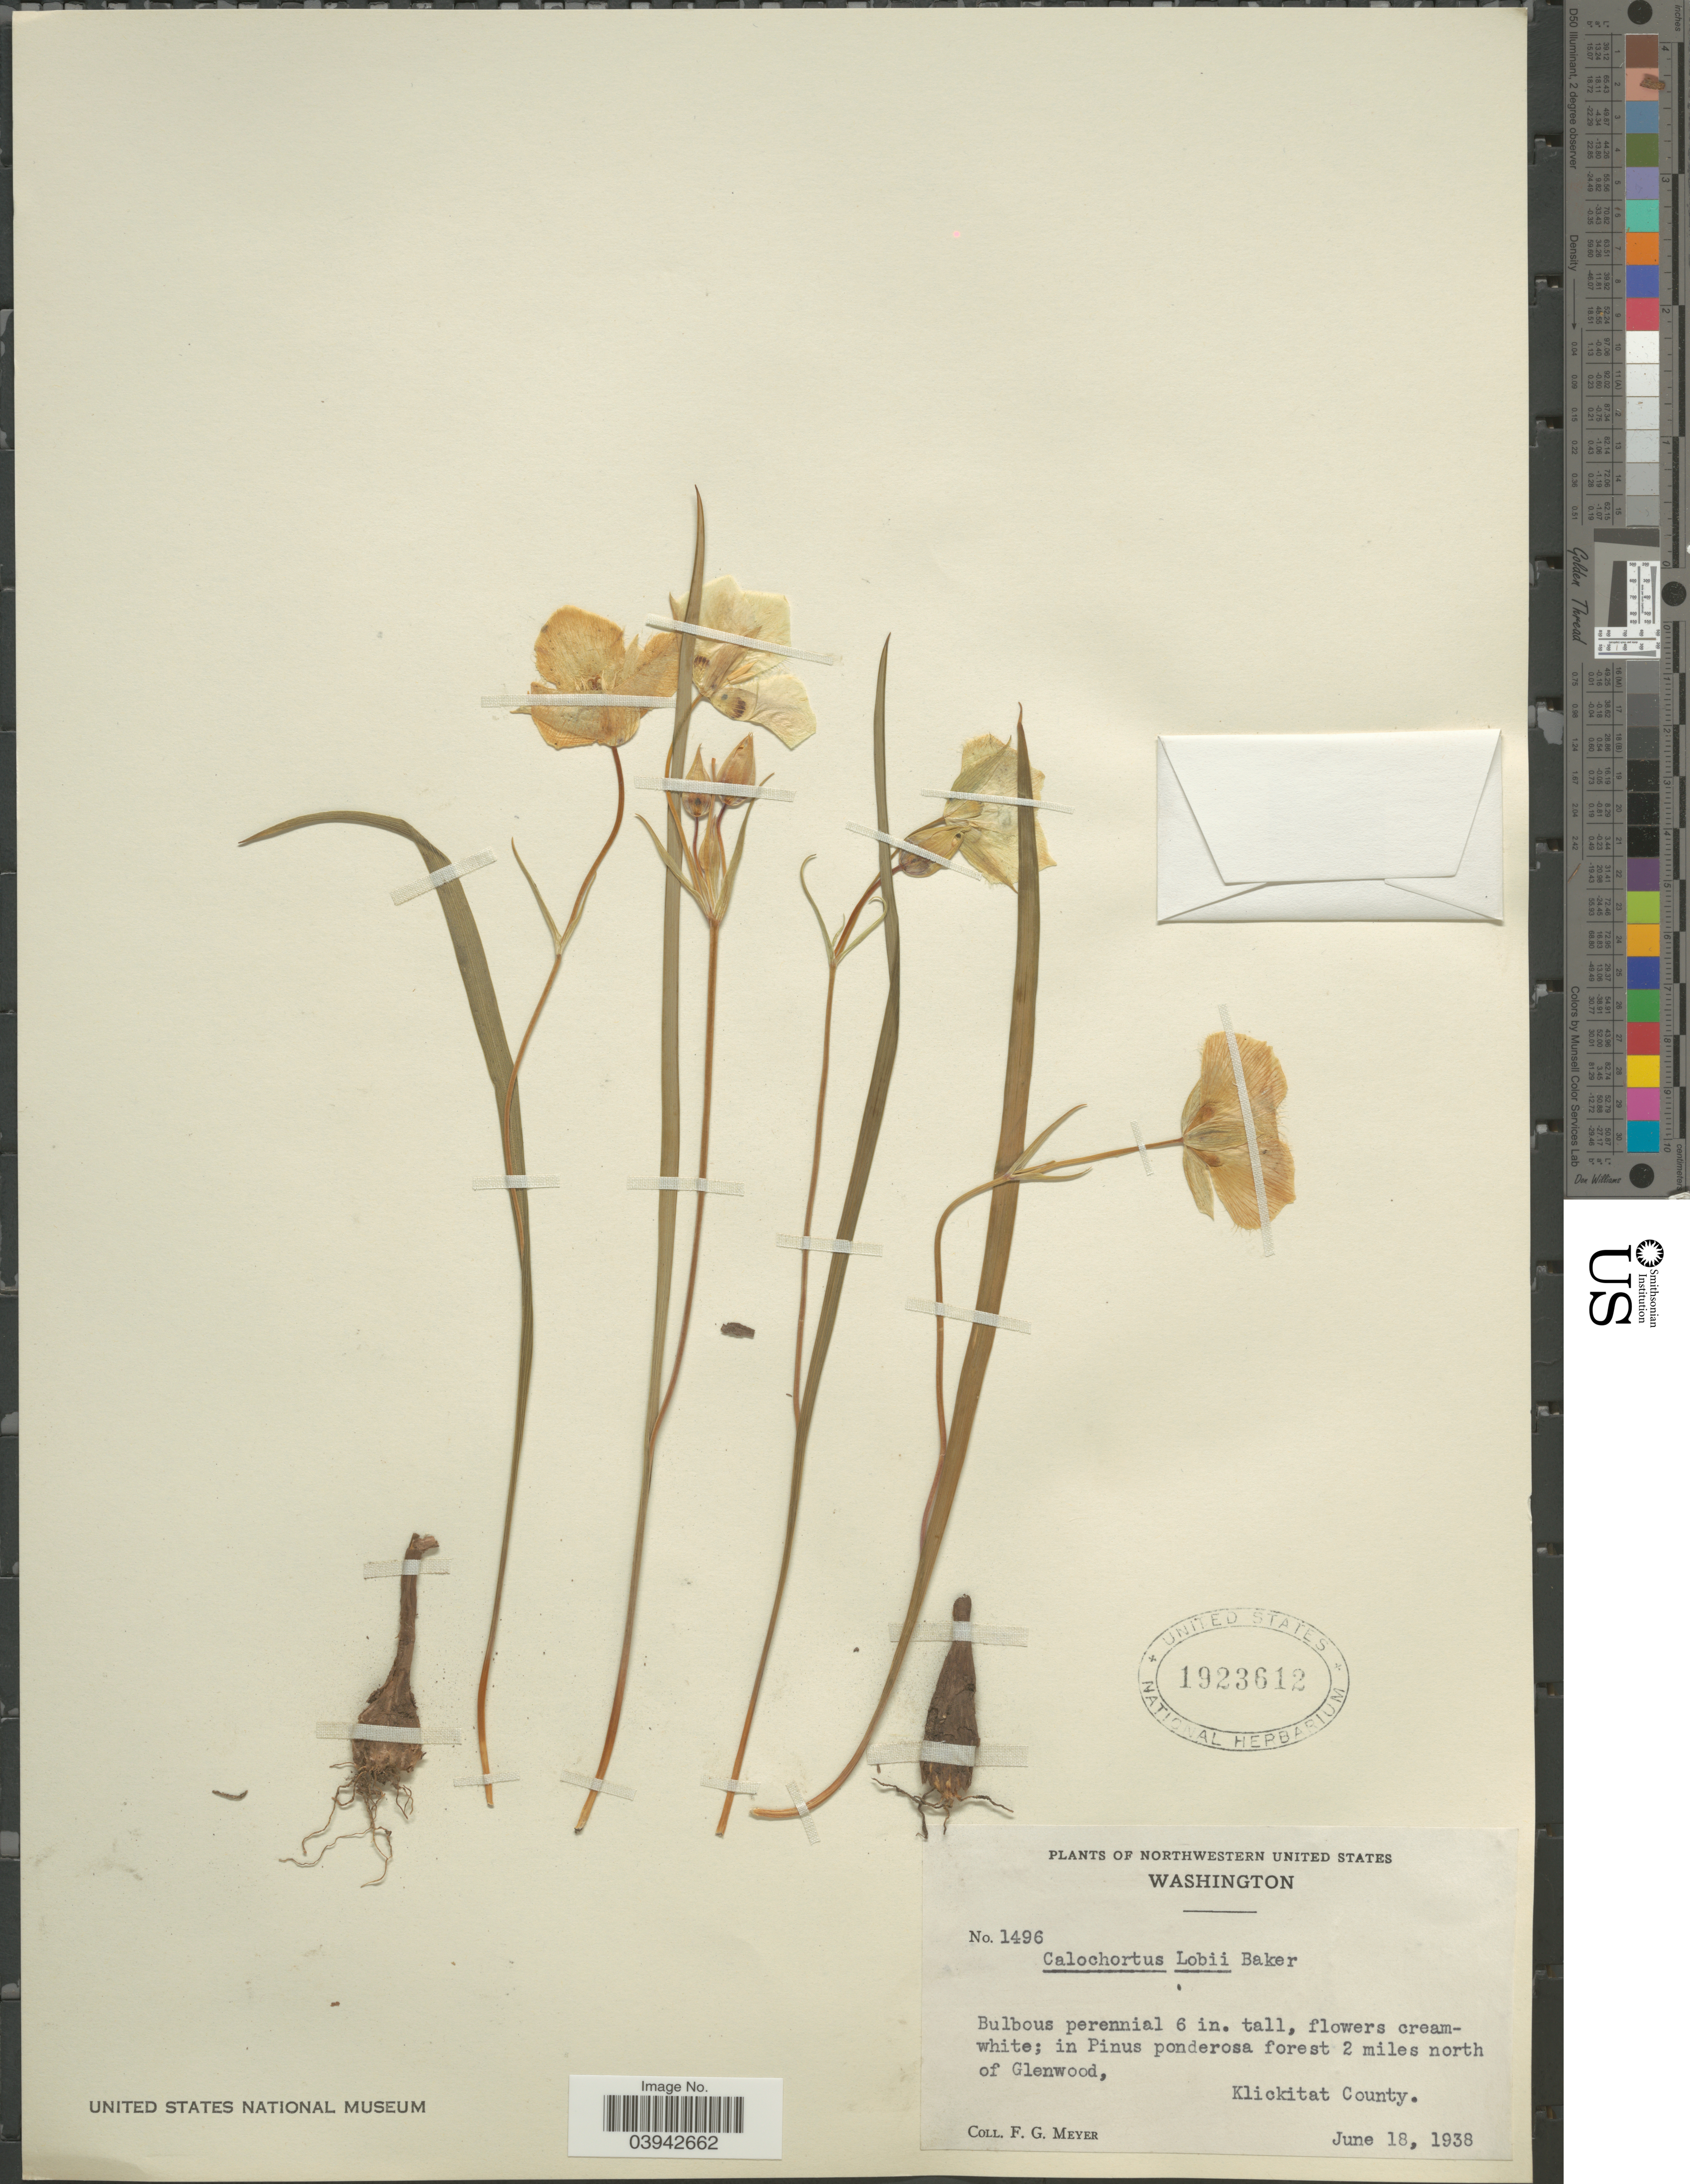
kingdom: Plantae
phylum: Tracheophyta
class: Liliopsida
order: Liliales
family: Liliaceae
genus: Calochortus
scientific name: Calochortus lobbii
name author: Purdy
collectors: F. G. Meyer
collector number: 1496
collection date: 1938-06-18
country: United States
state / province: Washington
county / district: Klickitat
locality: In Pinus ponderosa forest 2 miles north of Glenwood, Klickitat County.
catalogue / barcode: US 1923612